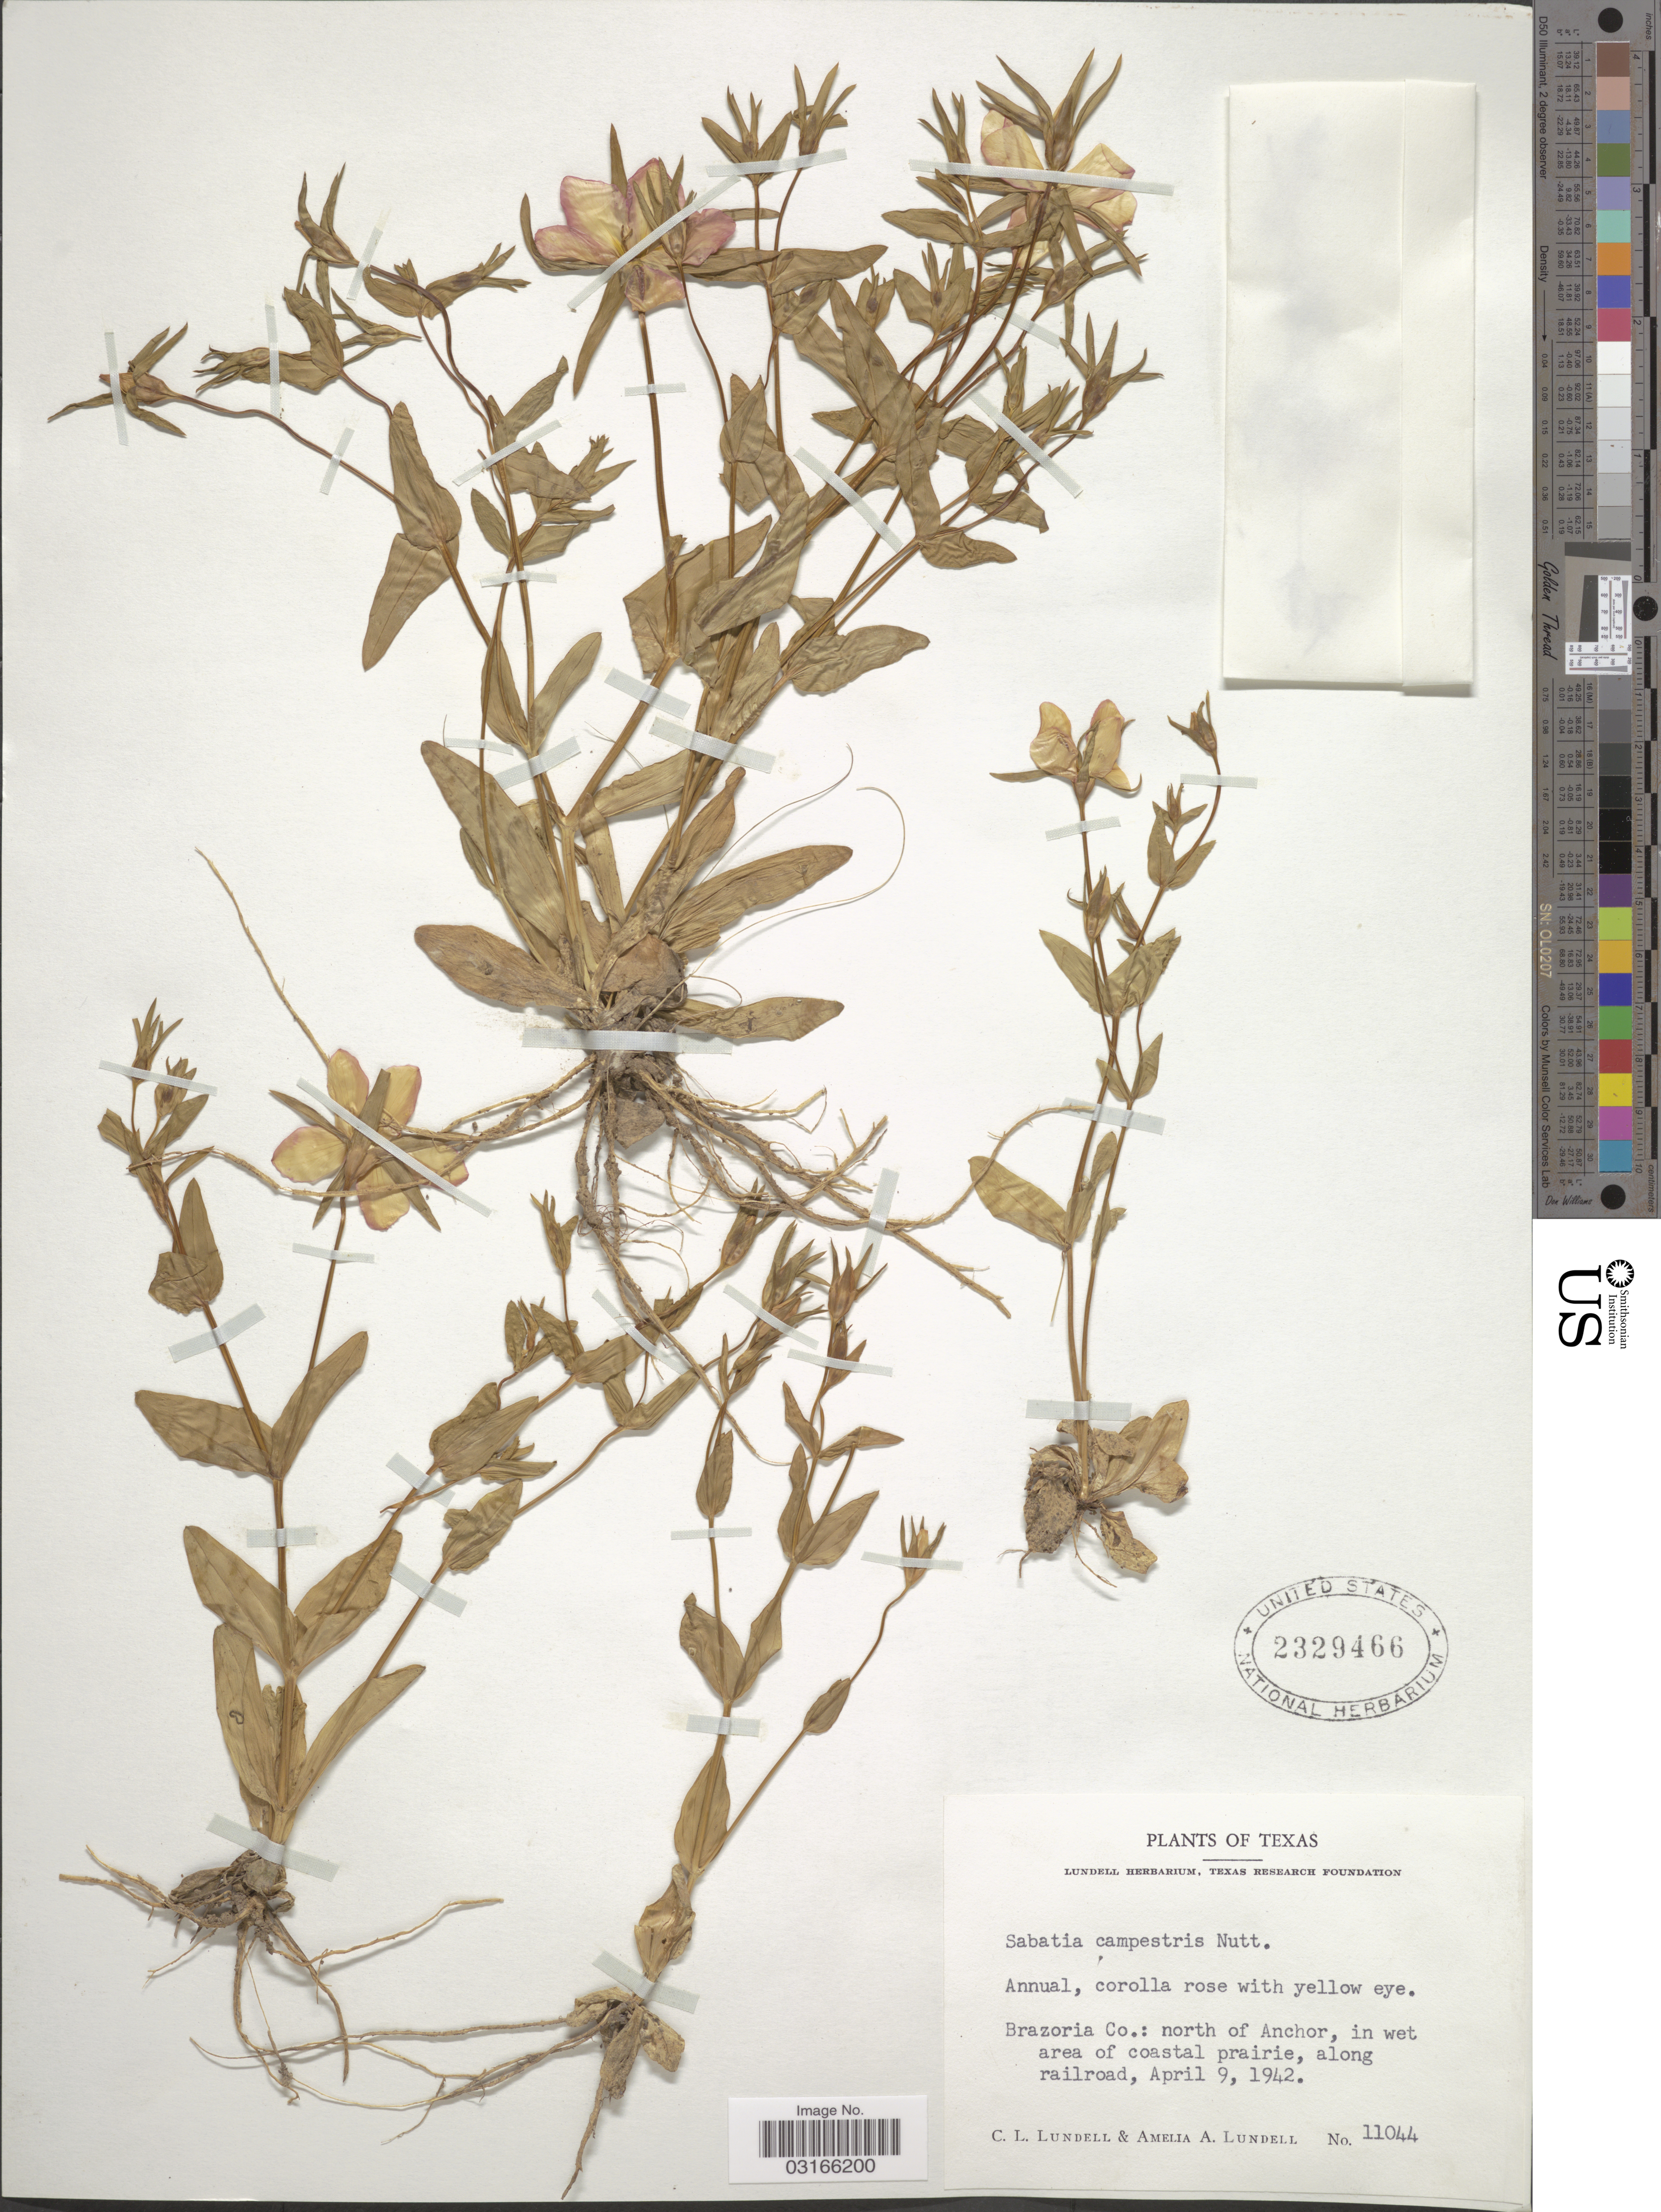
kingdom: Plantae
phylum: Tracheophyta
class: Magnoliopsida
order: Gentianales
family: Gentianaceae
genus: Sabatia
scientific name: Sabatia campestris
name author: Nutt.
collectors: C. L. Lundell & A. A. Lundell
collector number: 11044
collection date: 1942-04-09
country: United States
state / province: Texas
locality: Brazoria Co.: north of Anchor, in wet area of coastal prairie, along railroad.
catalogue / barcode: US 2329466